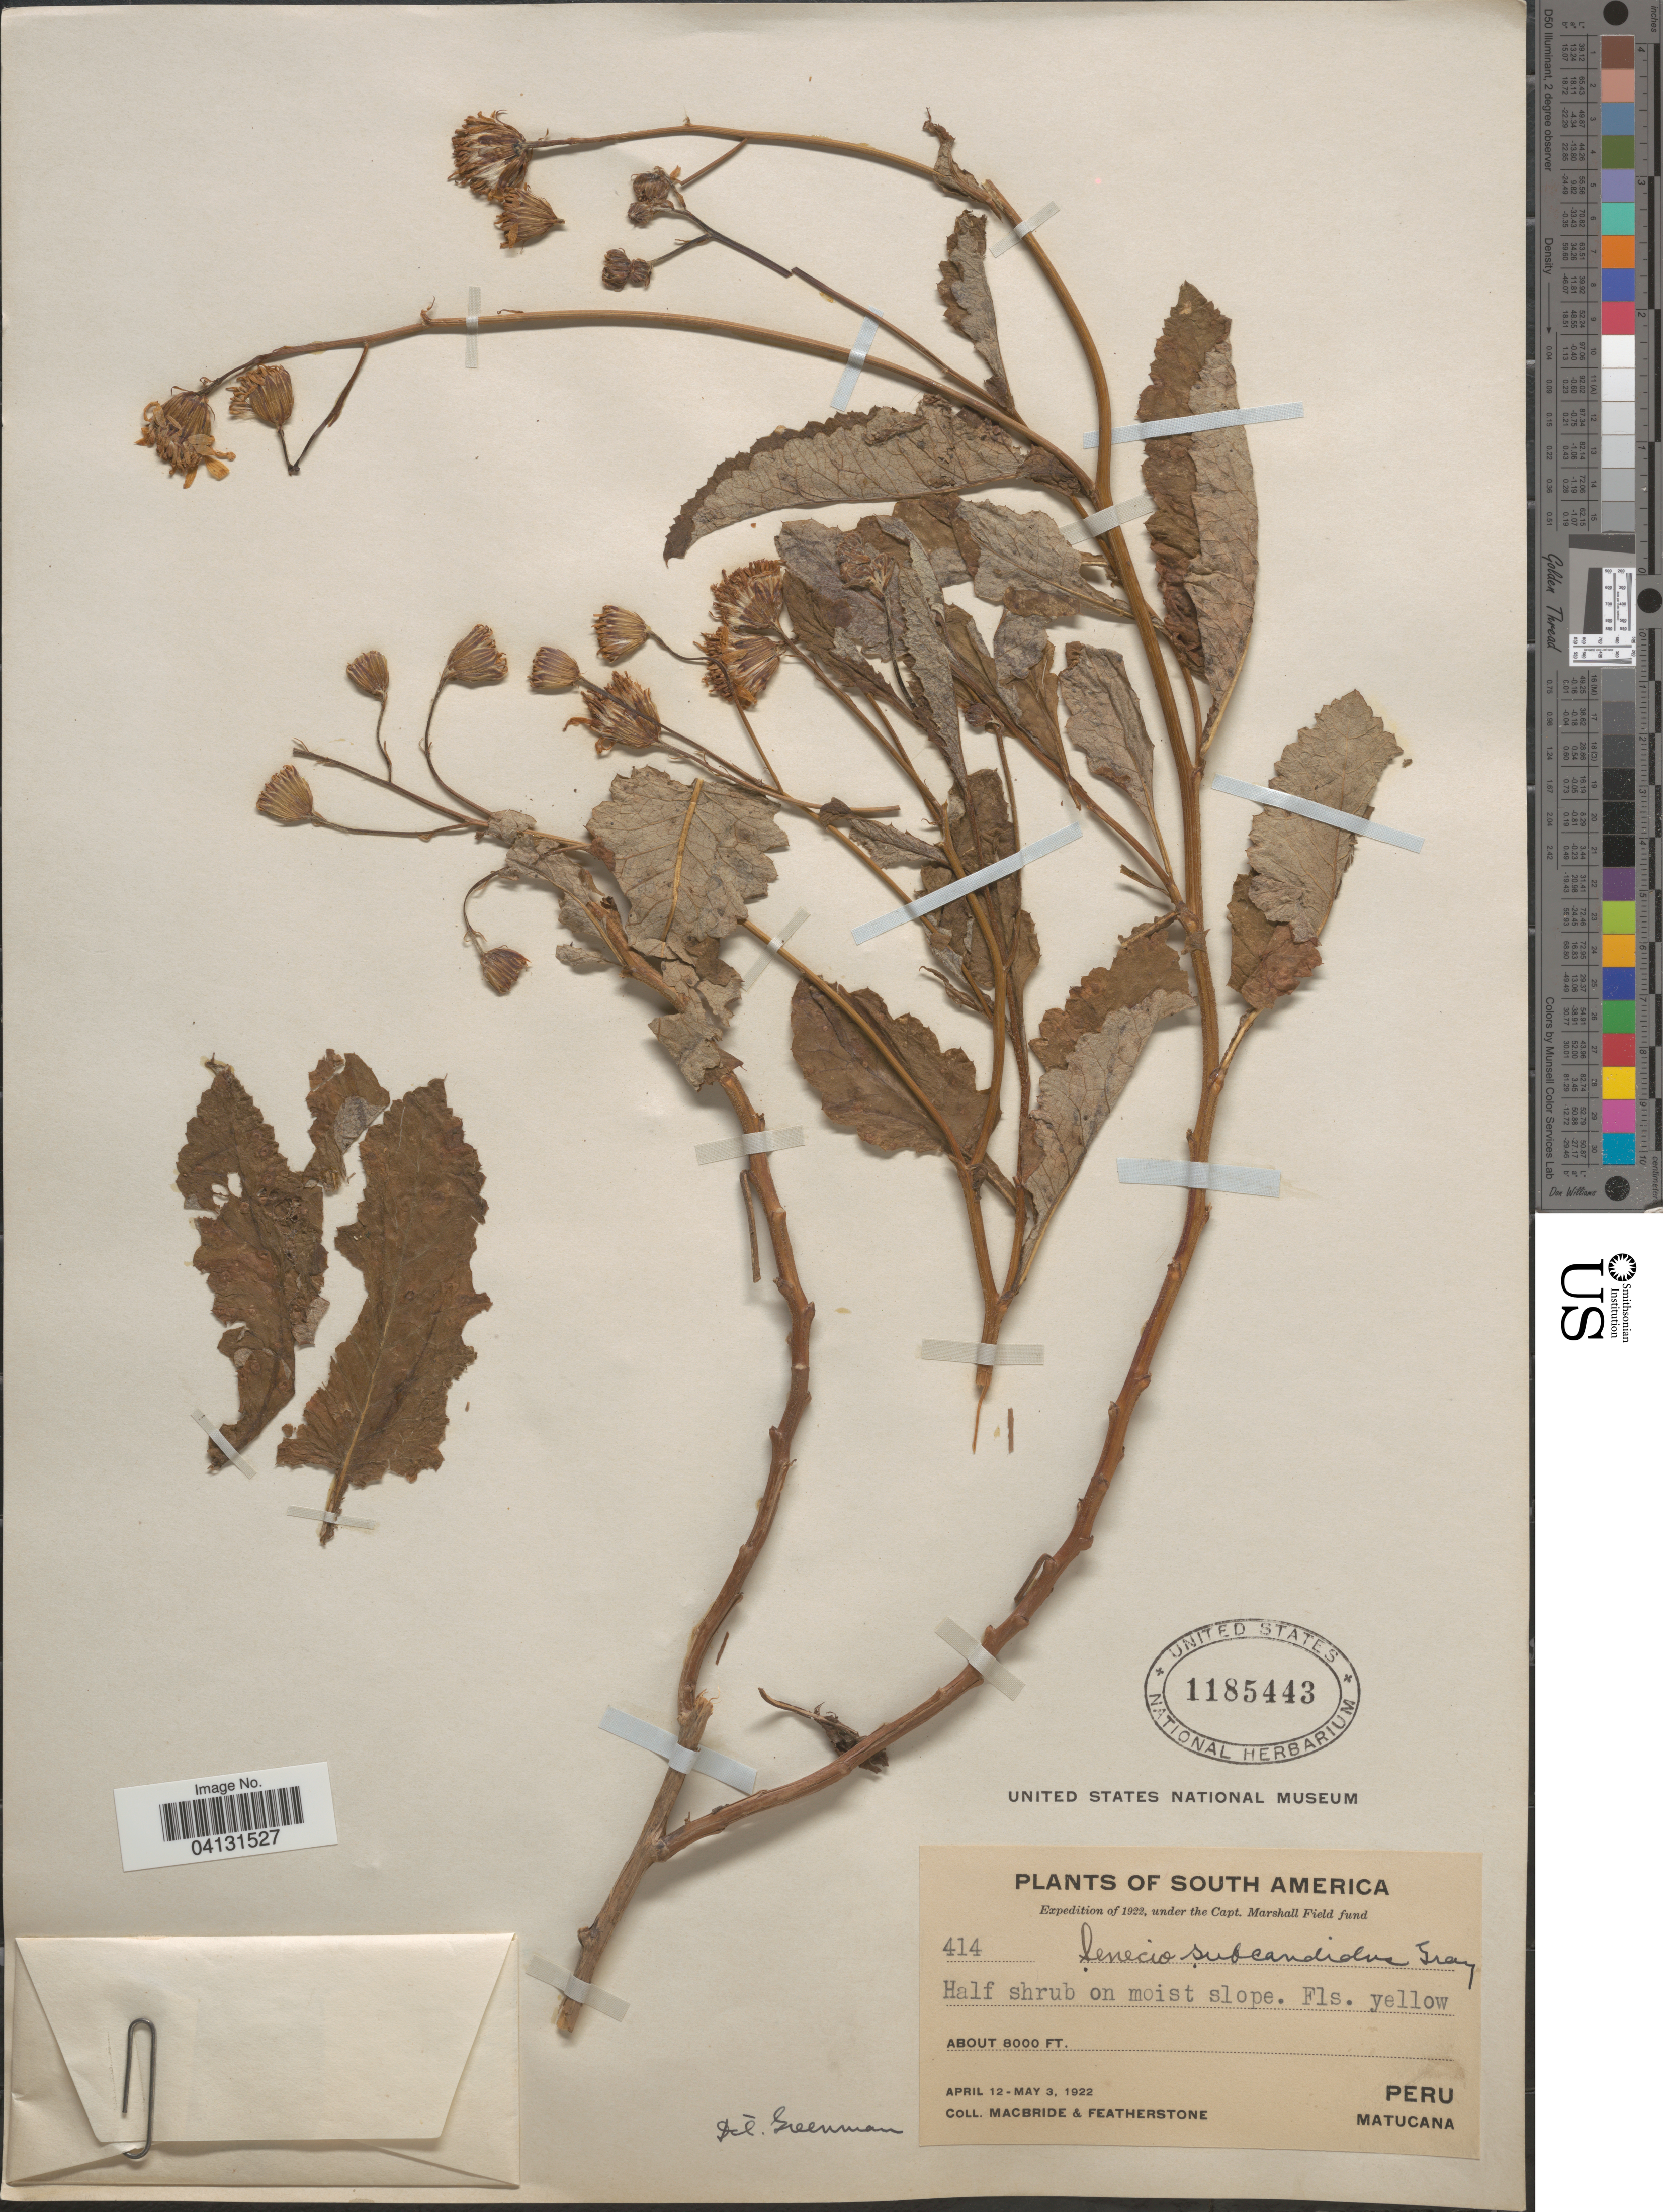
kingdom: Plantae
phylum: Tracheophyta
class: Magnoliopsida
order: Asterales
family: Asteraceae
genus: Senecio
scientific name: Senecio subcandidus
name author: A. Gray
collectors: Macbride, -- & -. Featherstone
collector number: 414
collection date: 1922-04-12/1922-05-03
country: Peru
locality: Expedition of 1922, under the Capt. Marshall Field Fund.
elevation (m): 2438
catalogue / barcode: US 1185443